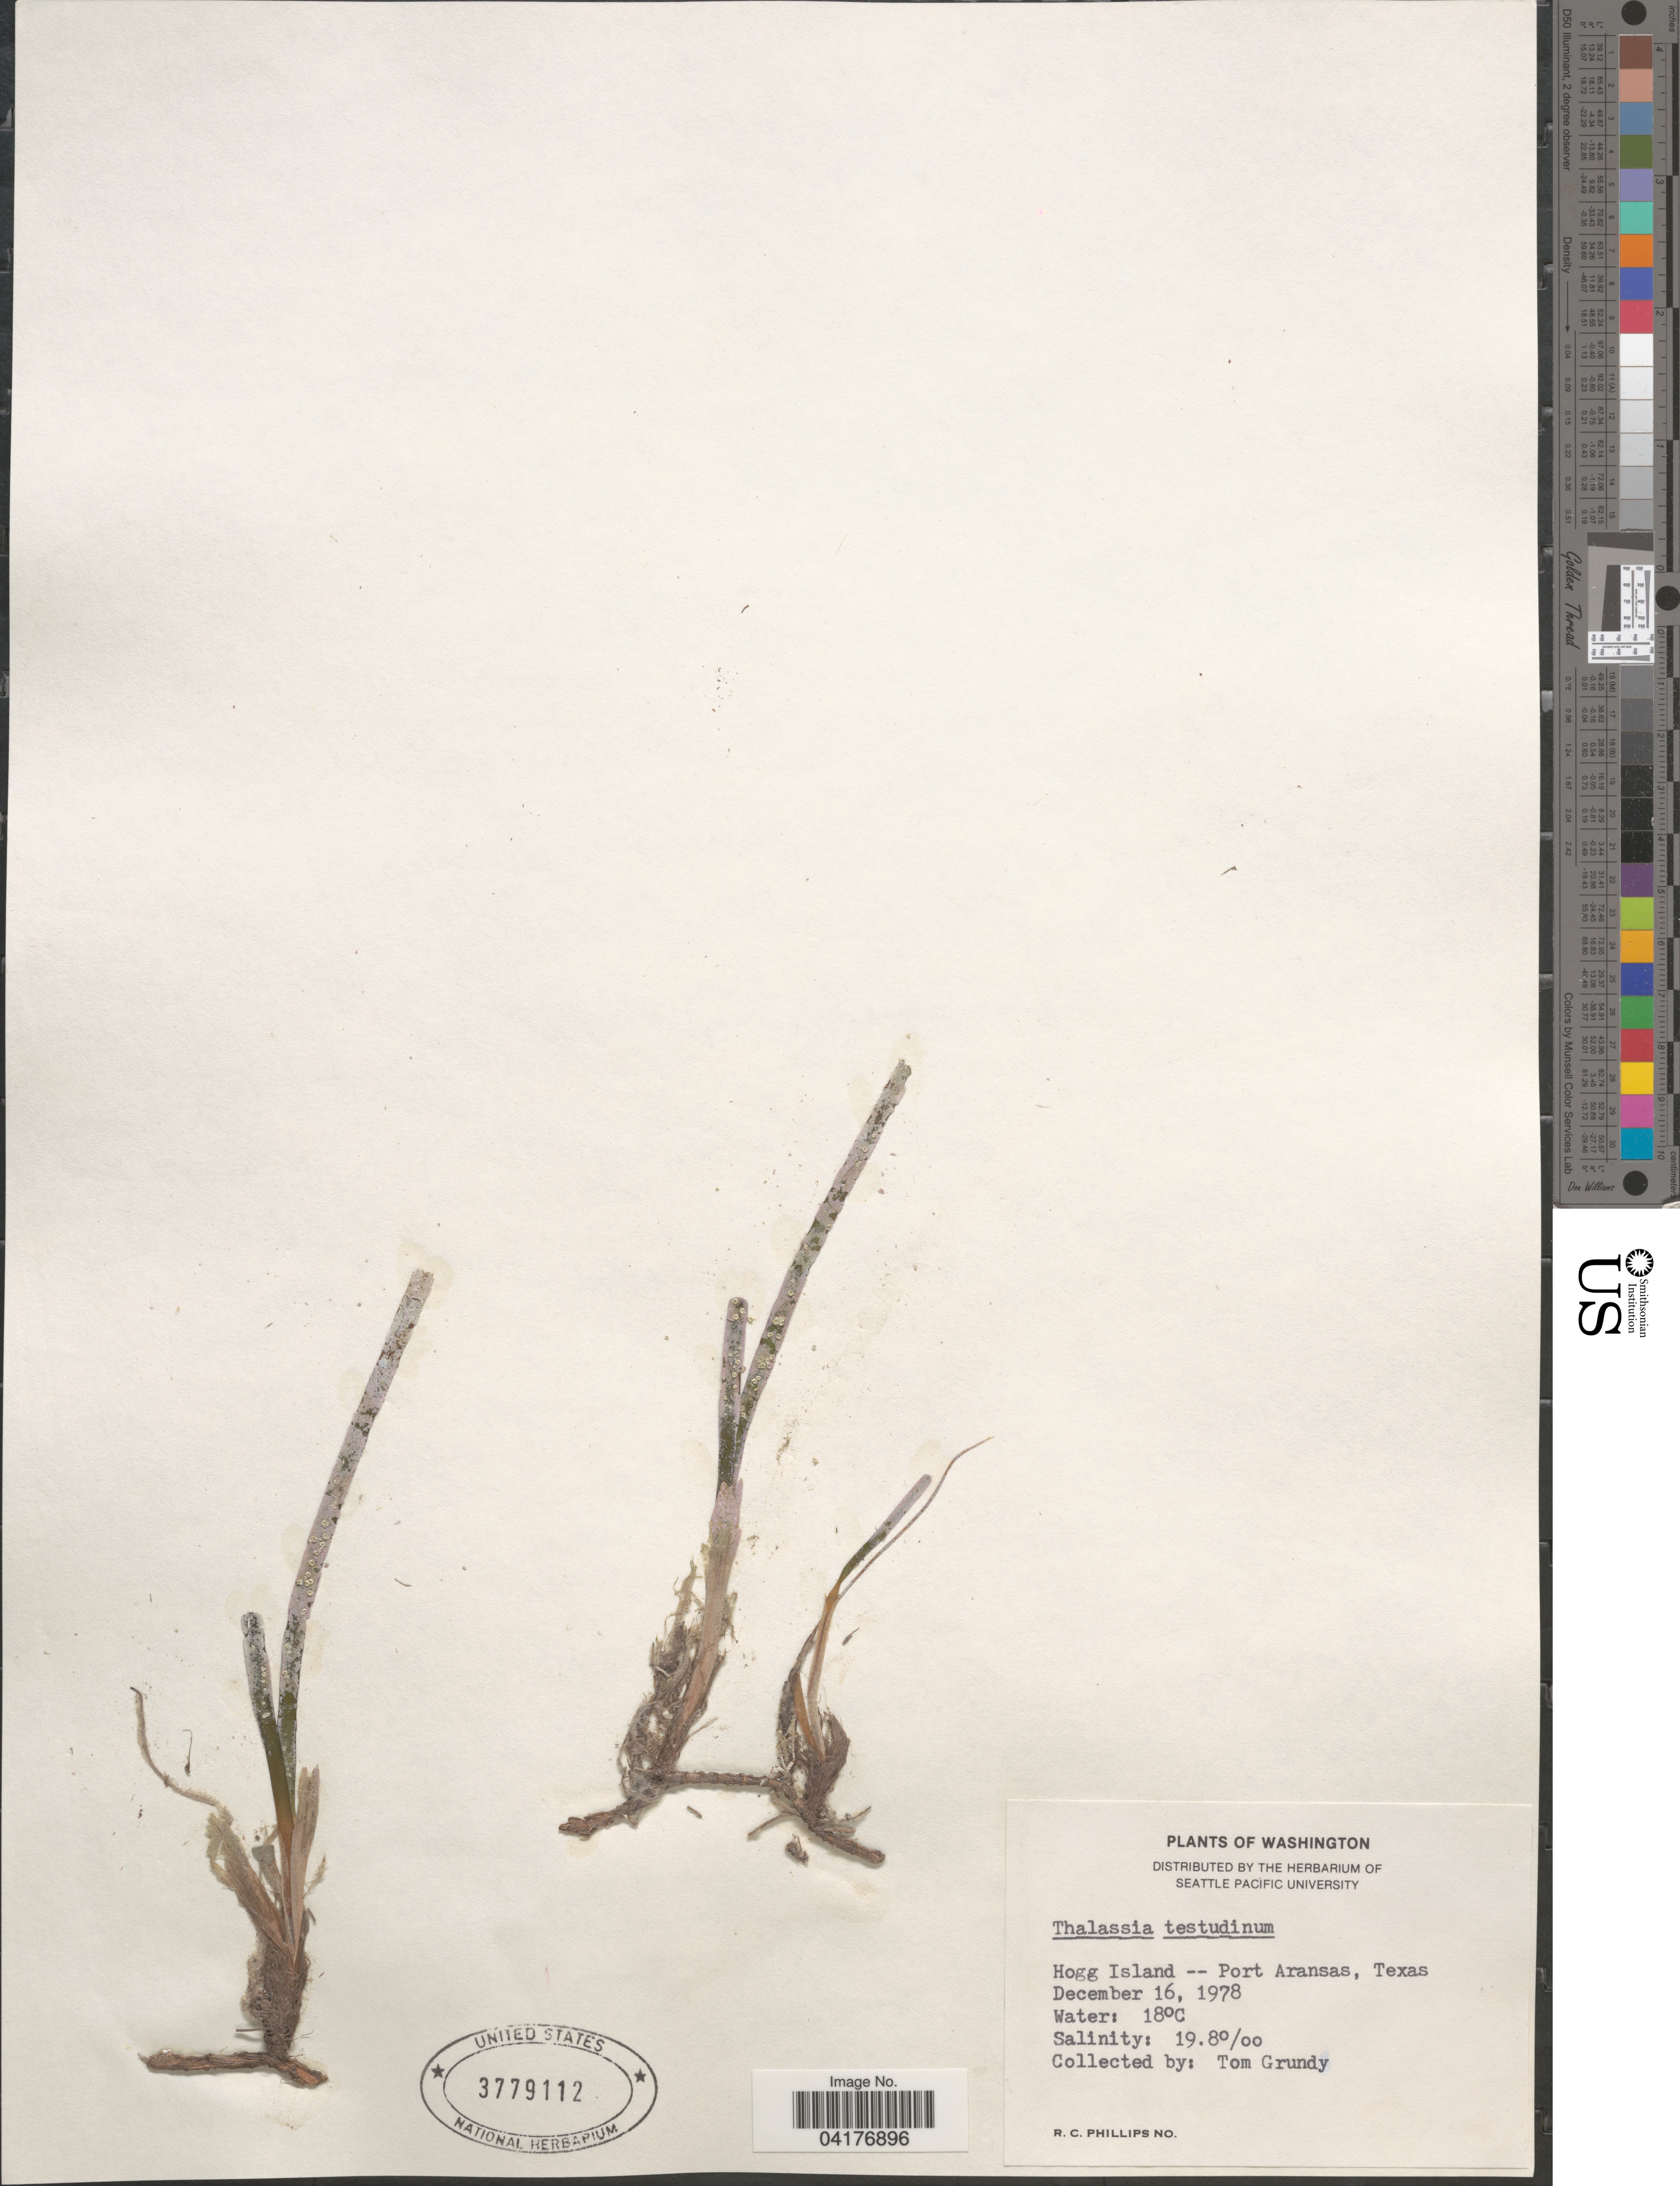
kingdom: Plantae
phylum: Tracheophyta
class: Liliopsida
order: Alismatales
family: Hydrocharitaceae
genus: Thalassia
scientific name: Thalassia testudinum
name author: Banks & Sol. ex K.D. Koenig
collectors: T. Grundy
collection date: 1978-12-16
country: United States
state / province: Texas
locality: Hogg Island -- Port Aransas.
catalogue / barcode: US 3779112